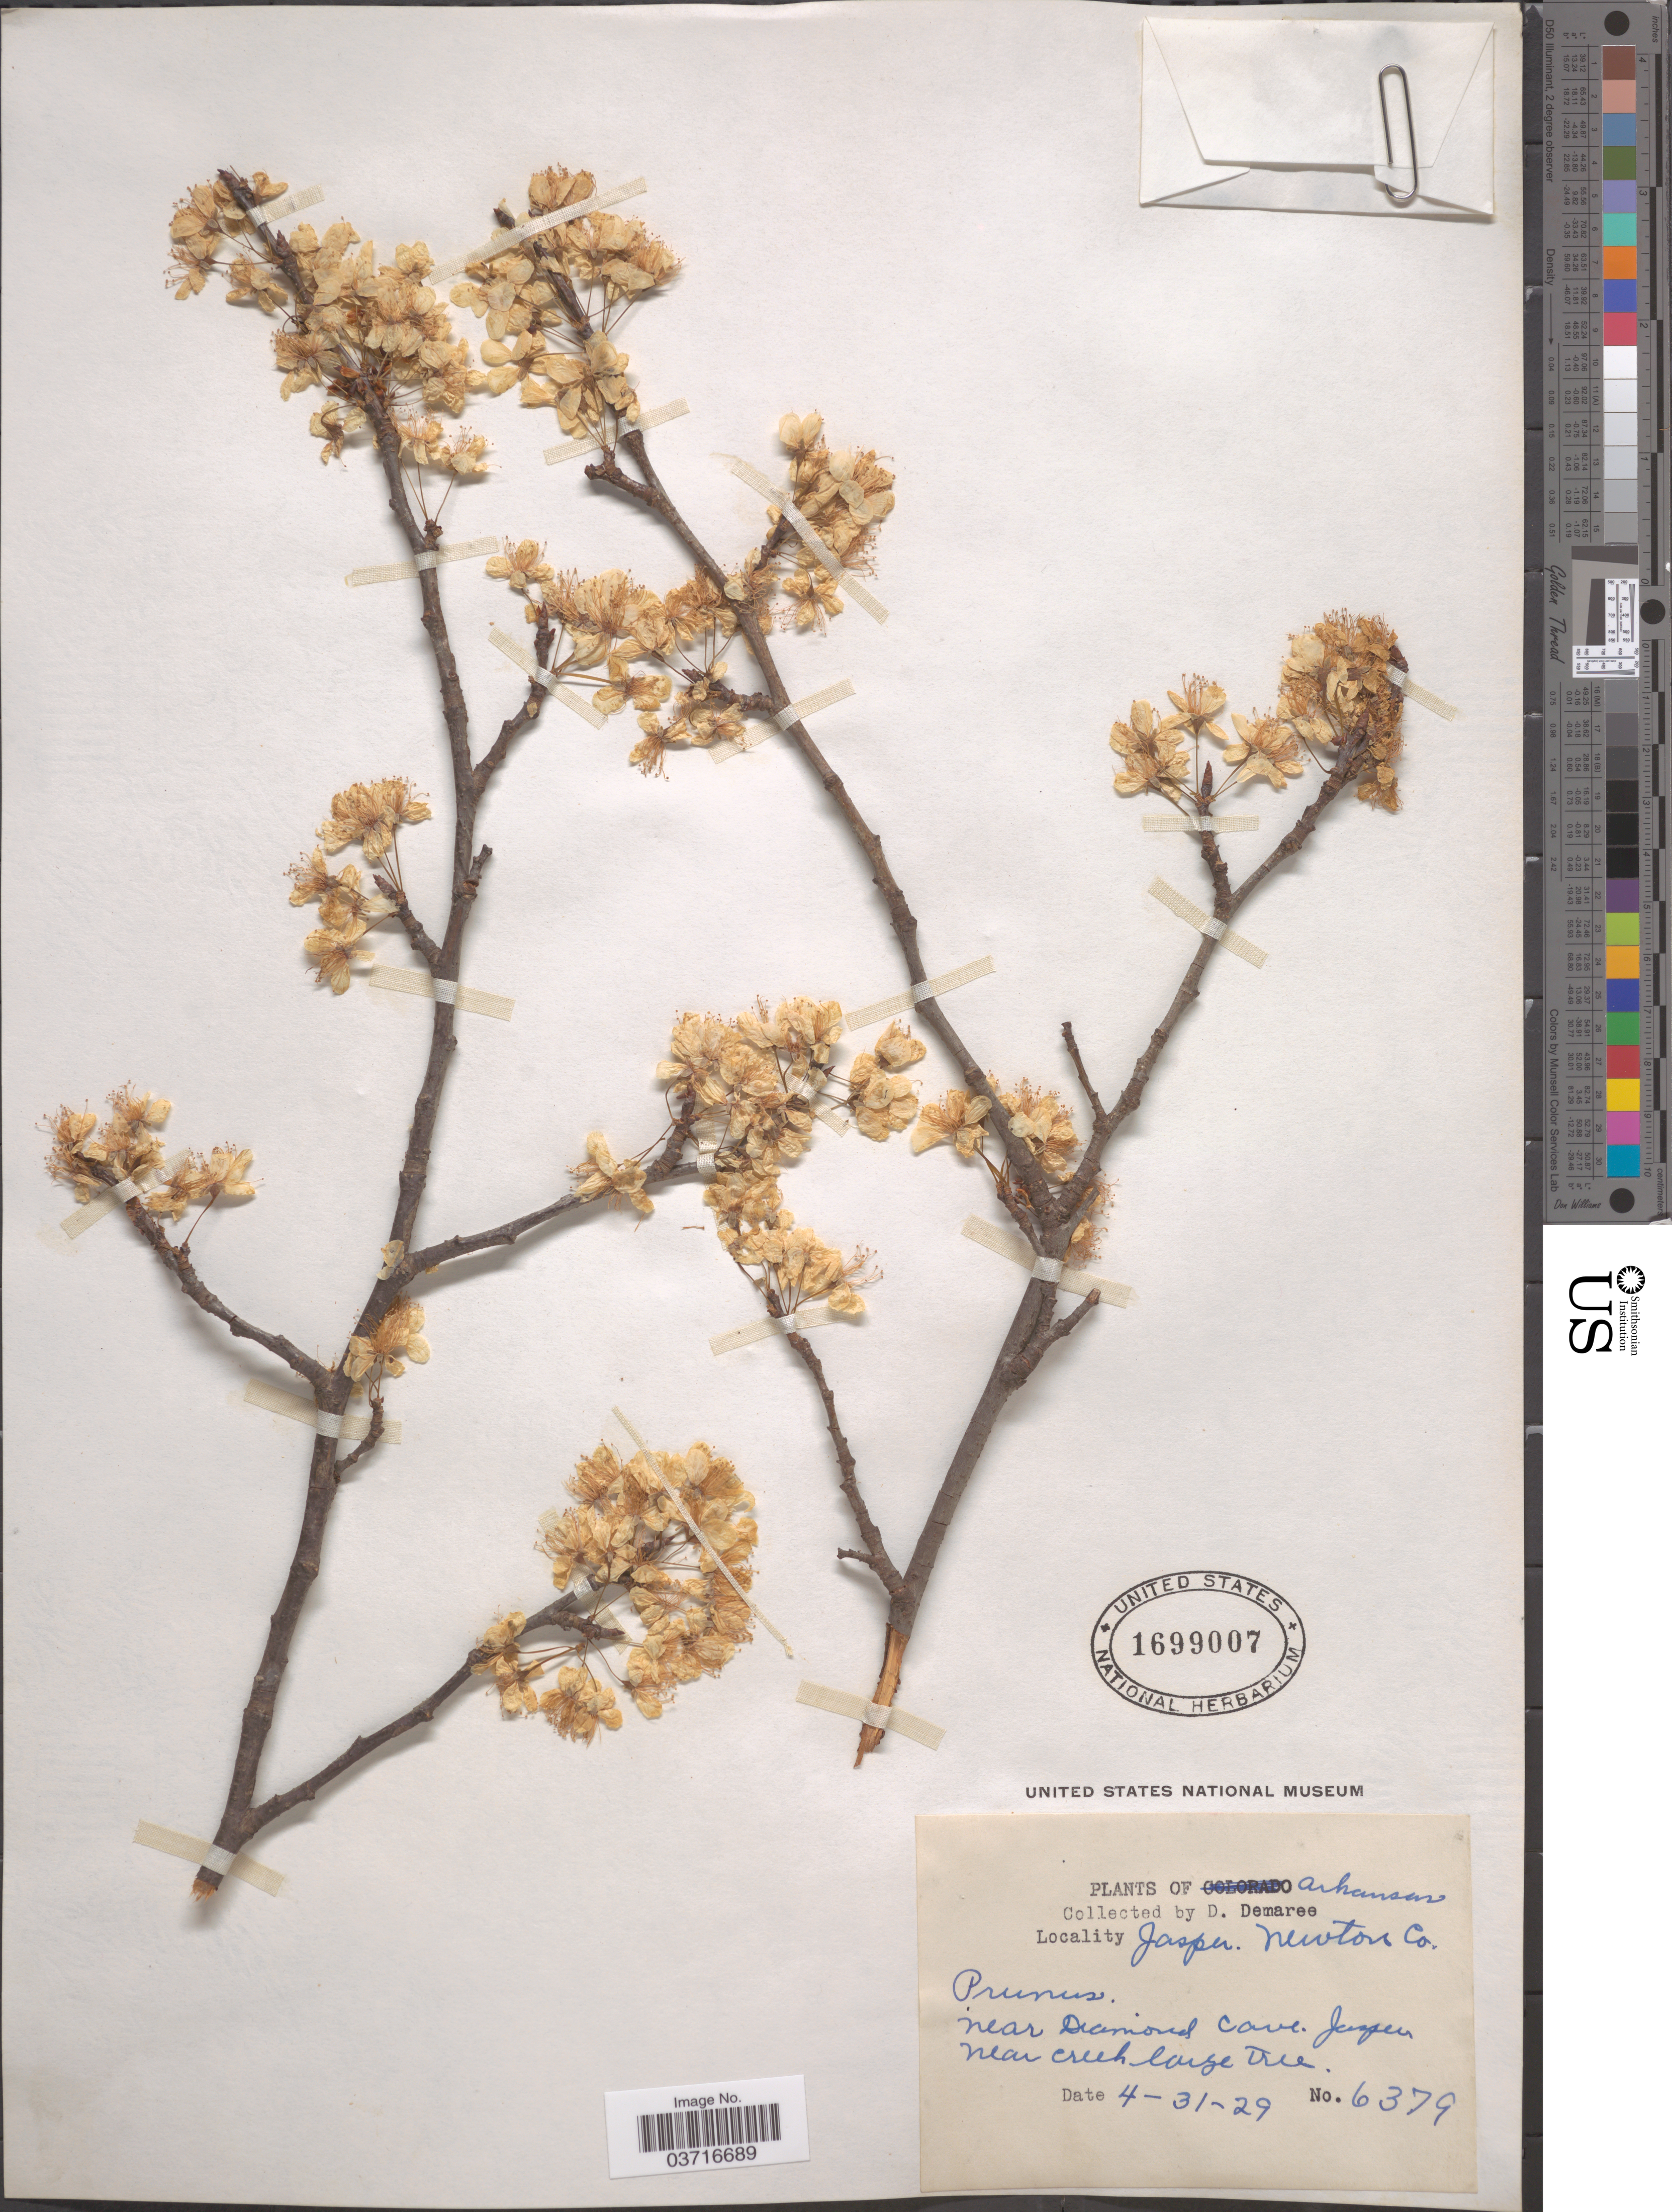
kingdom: Plantae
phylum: Tracheophyta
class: Magnoliopsida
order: Rosales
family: Rosaceae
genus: Prunus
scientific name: Prunus sp.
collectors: D. Demaree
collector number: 6379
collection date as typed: Transcribed d/m/y: 31/4/29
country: United States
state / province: Arkansas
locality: Jasper. Newton Co. Near Diamond Cave. Jasper near Creek.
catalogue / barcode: US 1699007